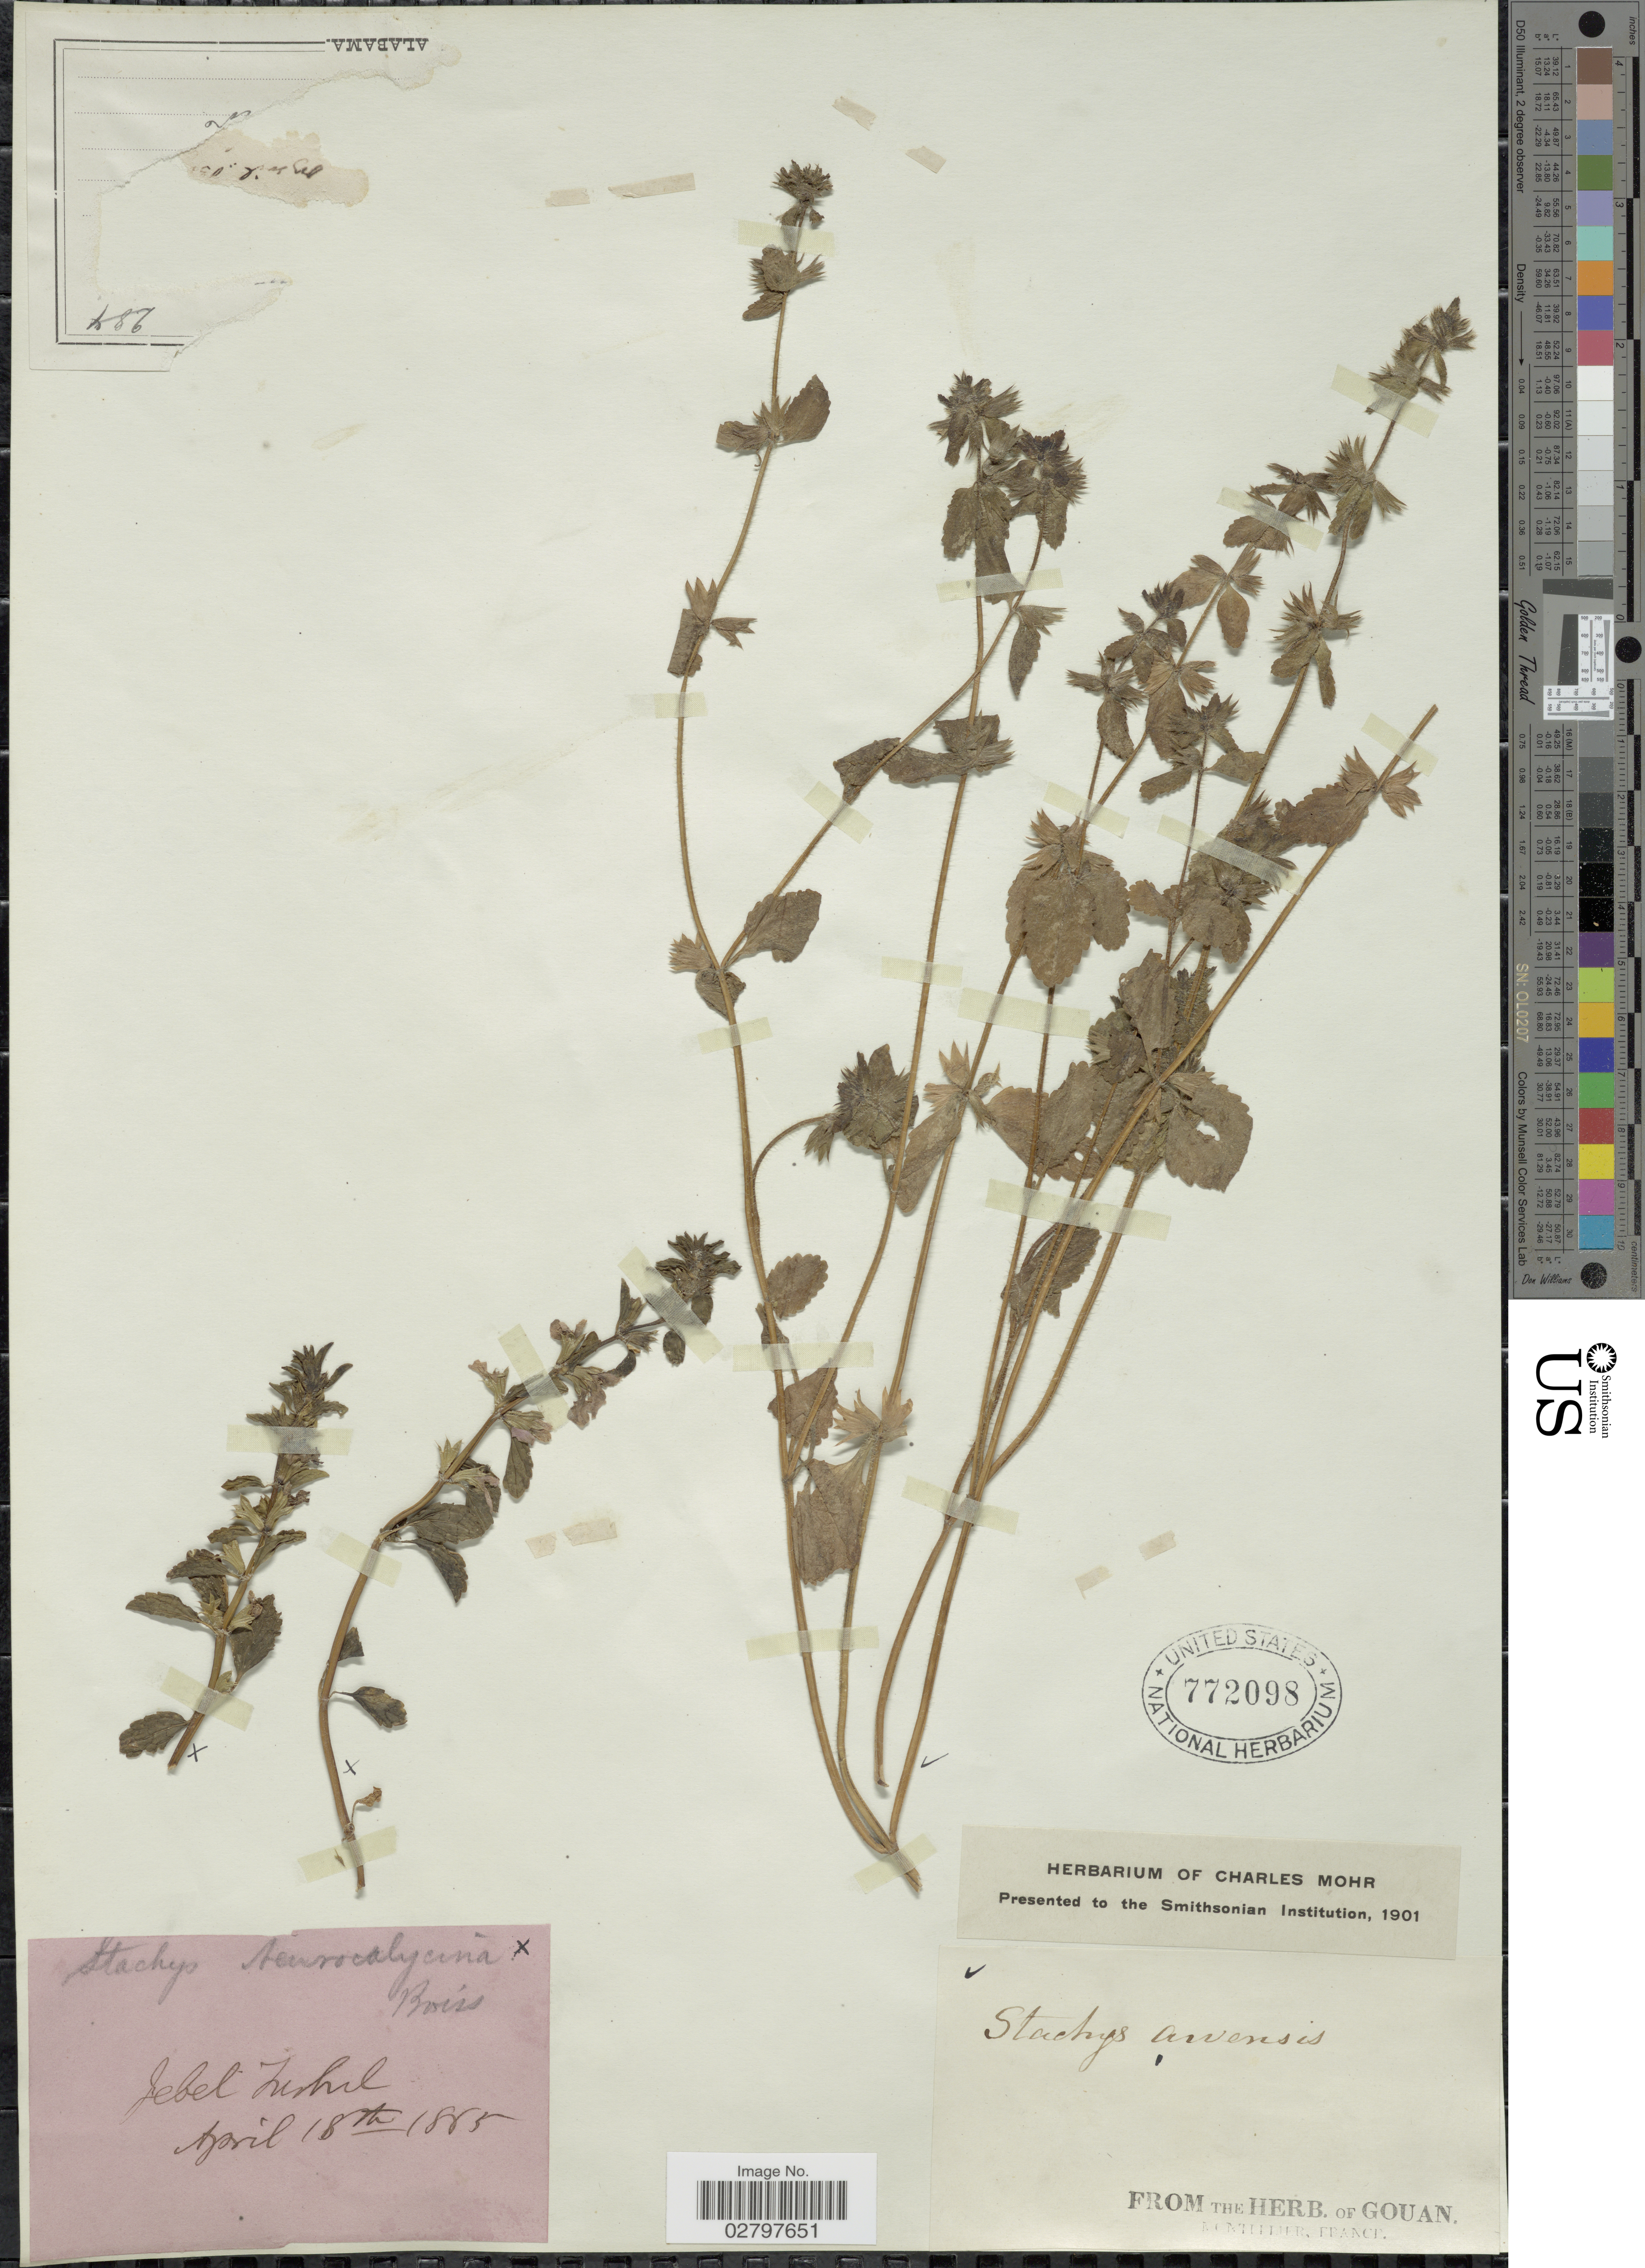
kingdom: Plantae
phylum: Tracheophyta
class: Magnoliopsida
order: Lamiales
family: Lamiaceae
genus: Stachys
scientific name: Stachys arvensis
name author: (L.) L.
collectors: ex herb. Gouan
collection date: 1885-04-18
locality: Jebel Zuhil [interpreted]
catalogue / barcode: US 772098